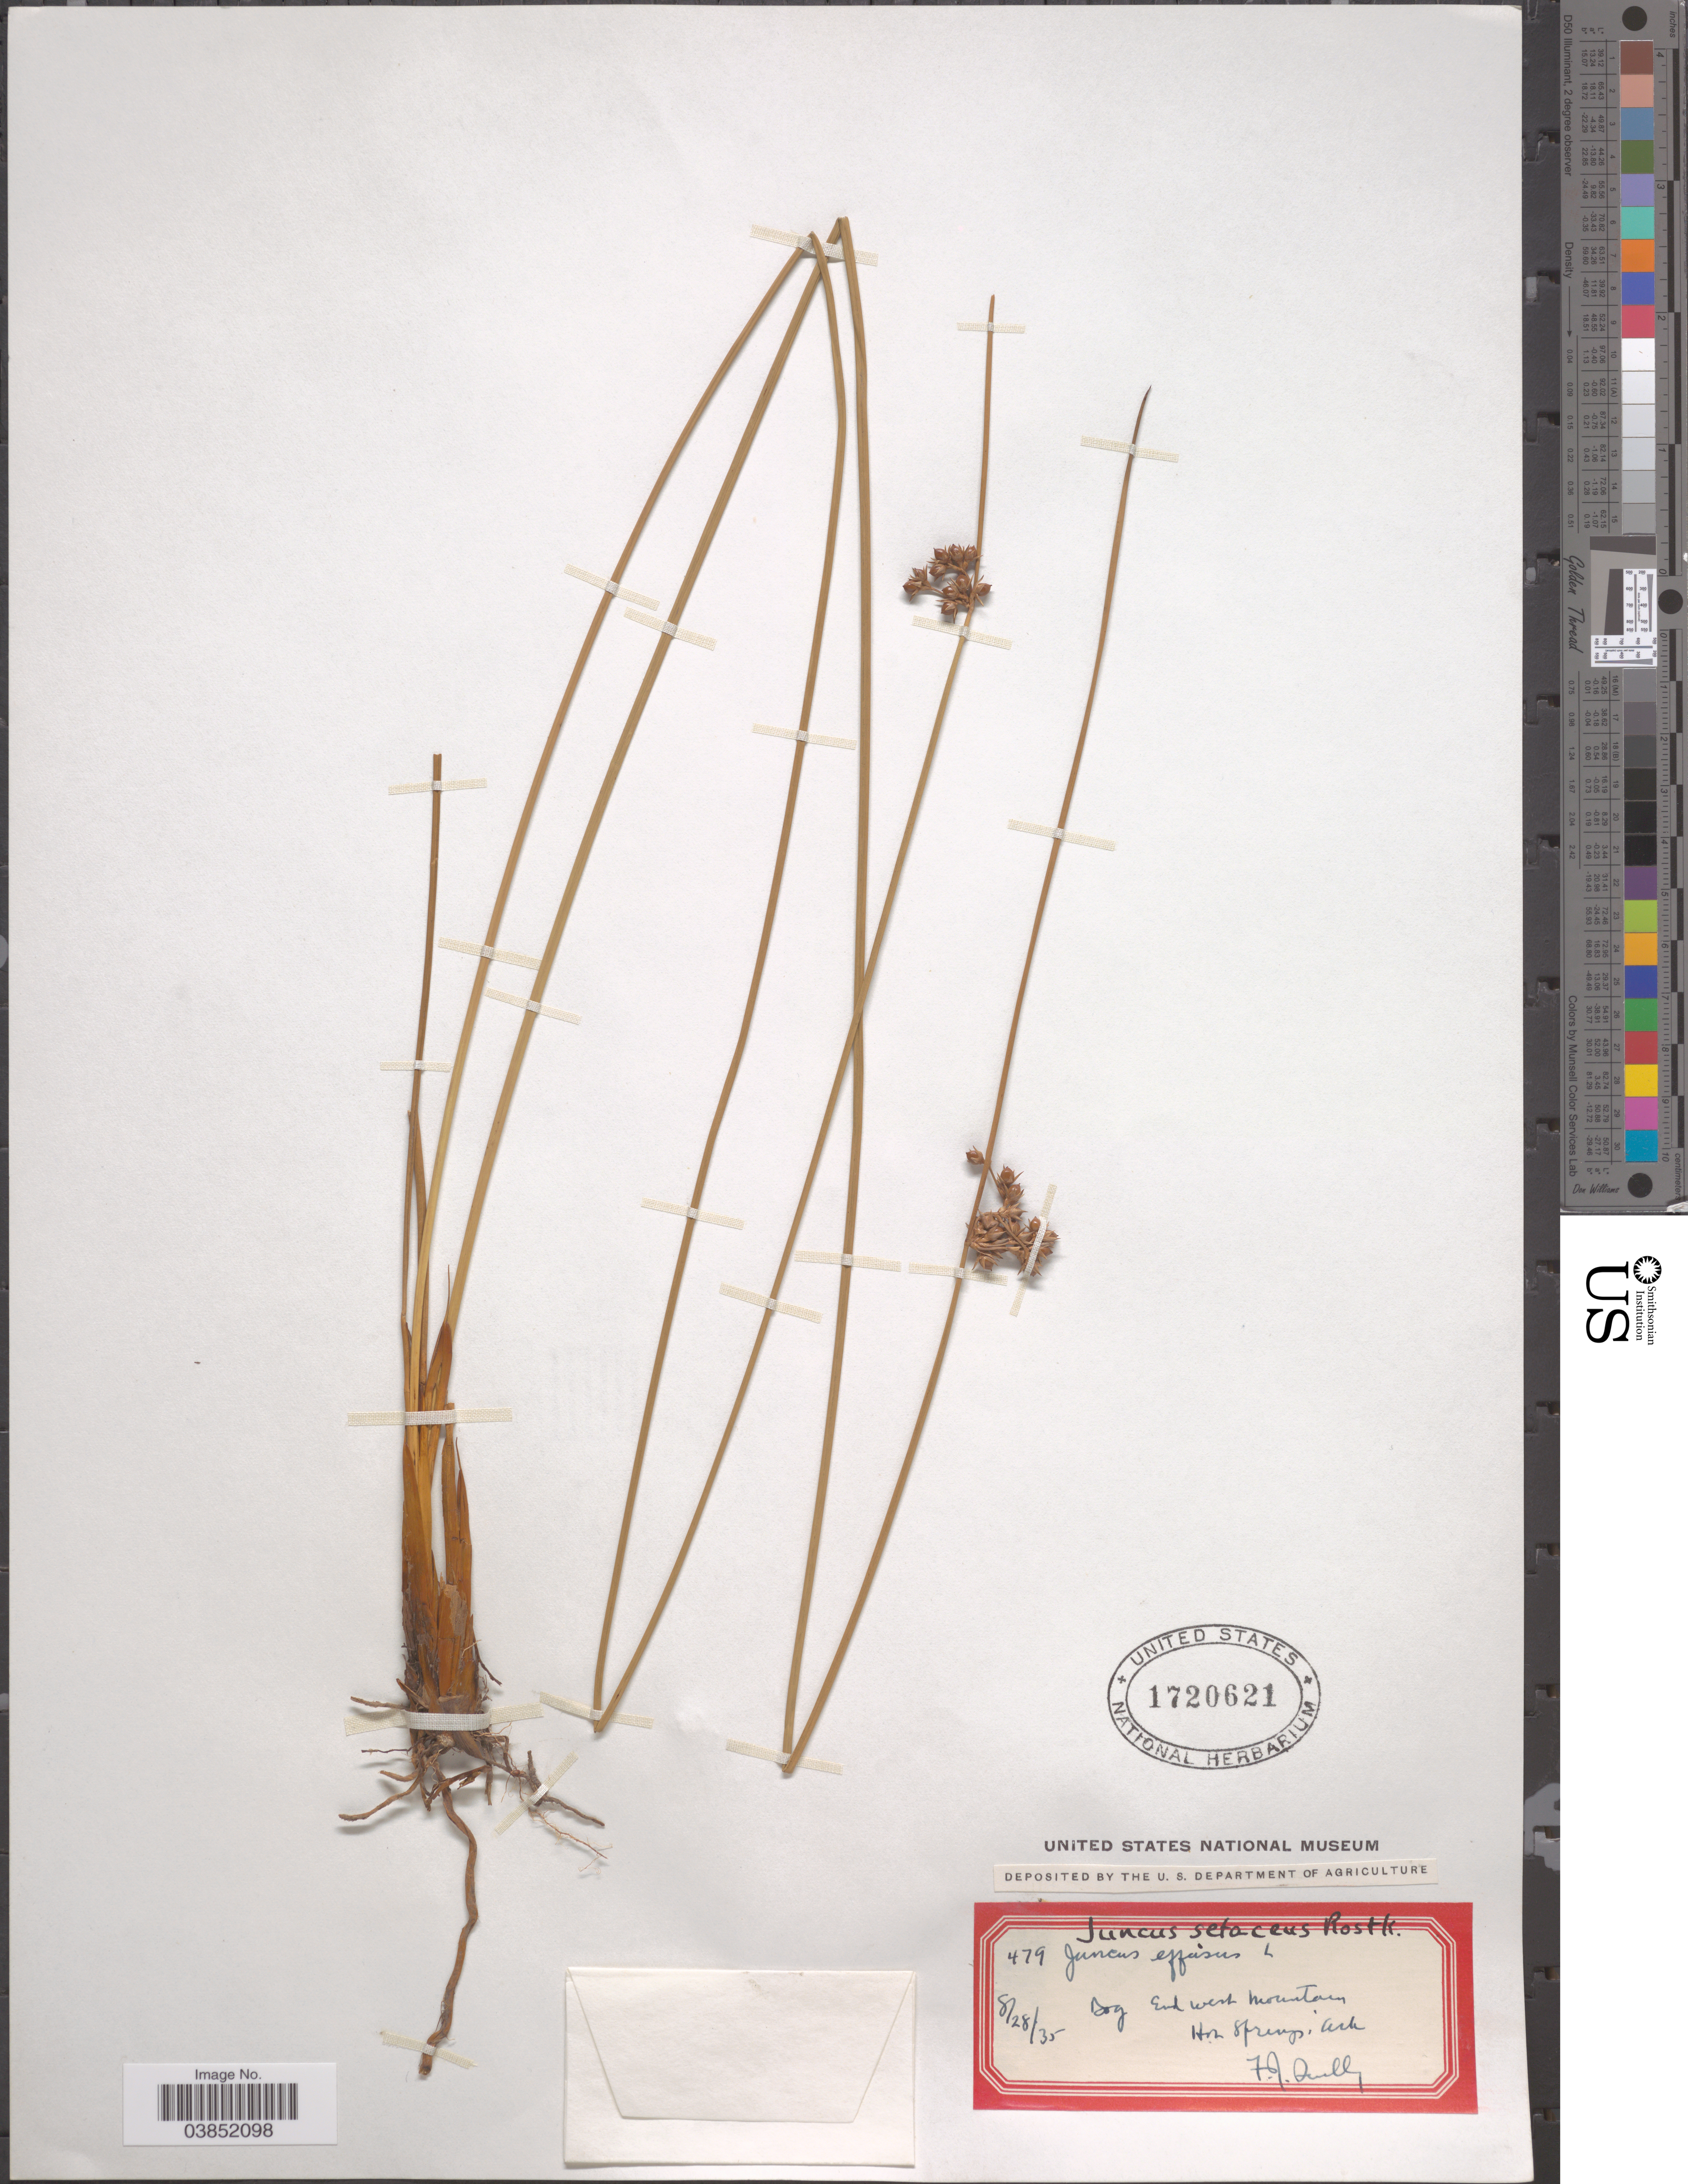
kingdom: Plantae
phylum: Tracheophyta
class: Liliopsida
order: Poales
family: Juncaceae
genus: Juncus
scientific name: Juncus coriaceus Mack.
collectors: F. Scully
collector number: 479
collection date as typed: Transcribed d/m/y: 28/8/35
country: United States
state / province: Arkansas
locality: Bog End west mountain. Hot Springs.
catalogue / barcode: US 1720621